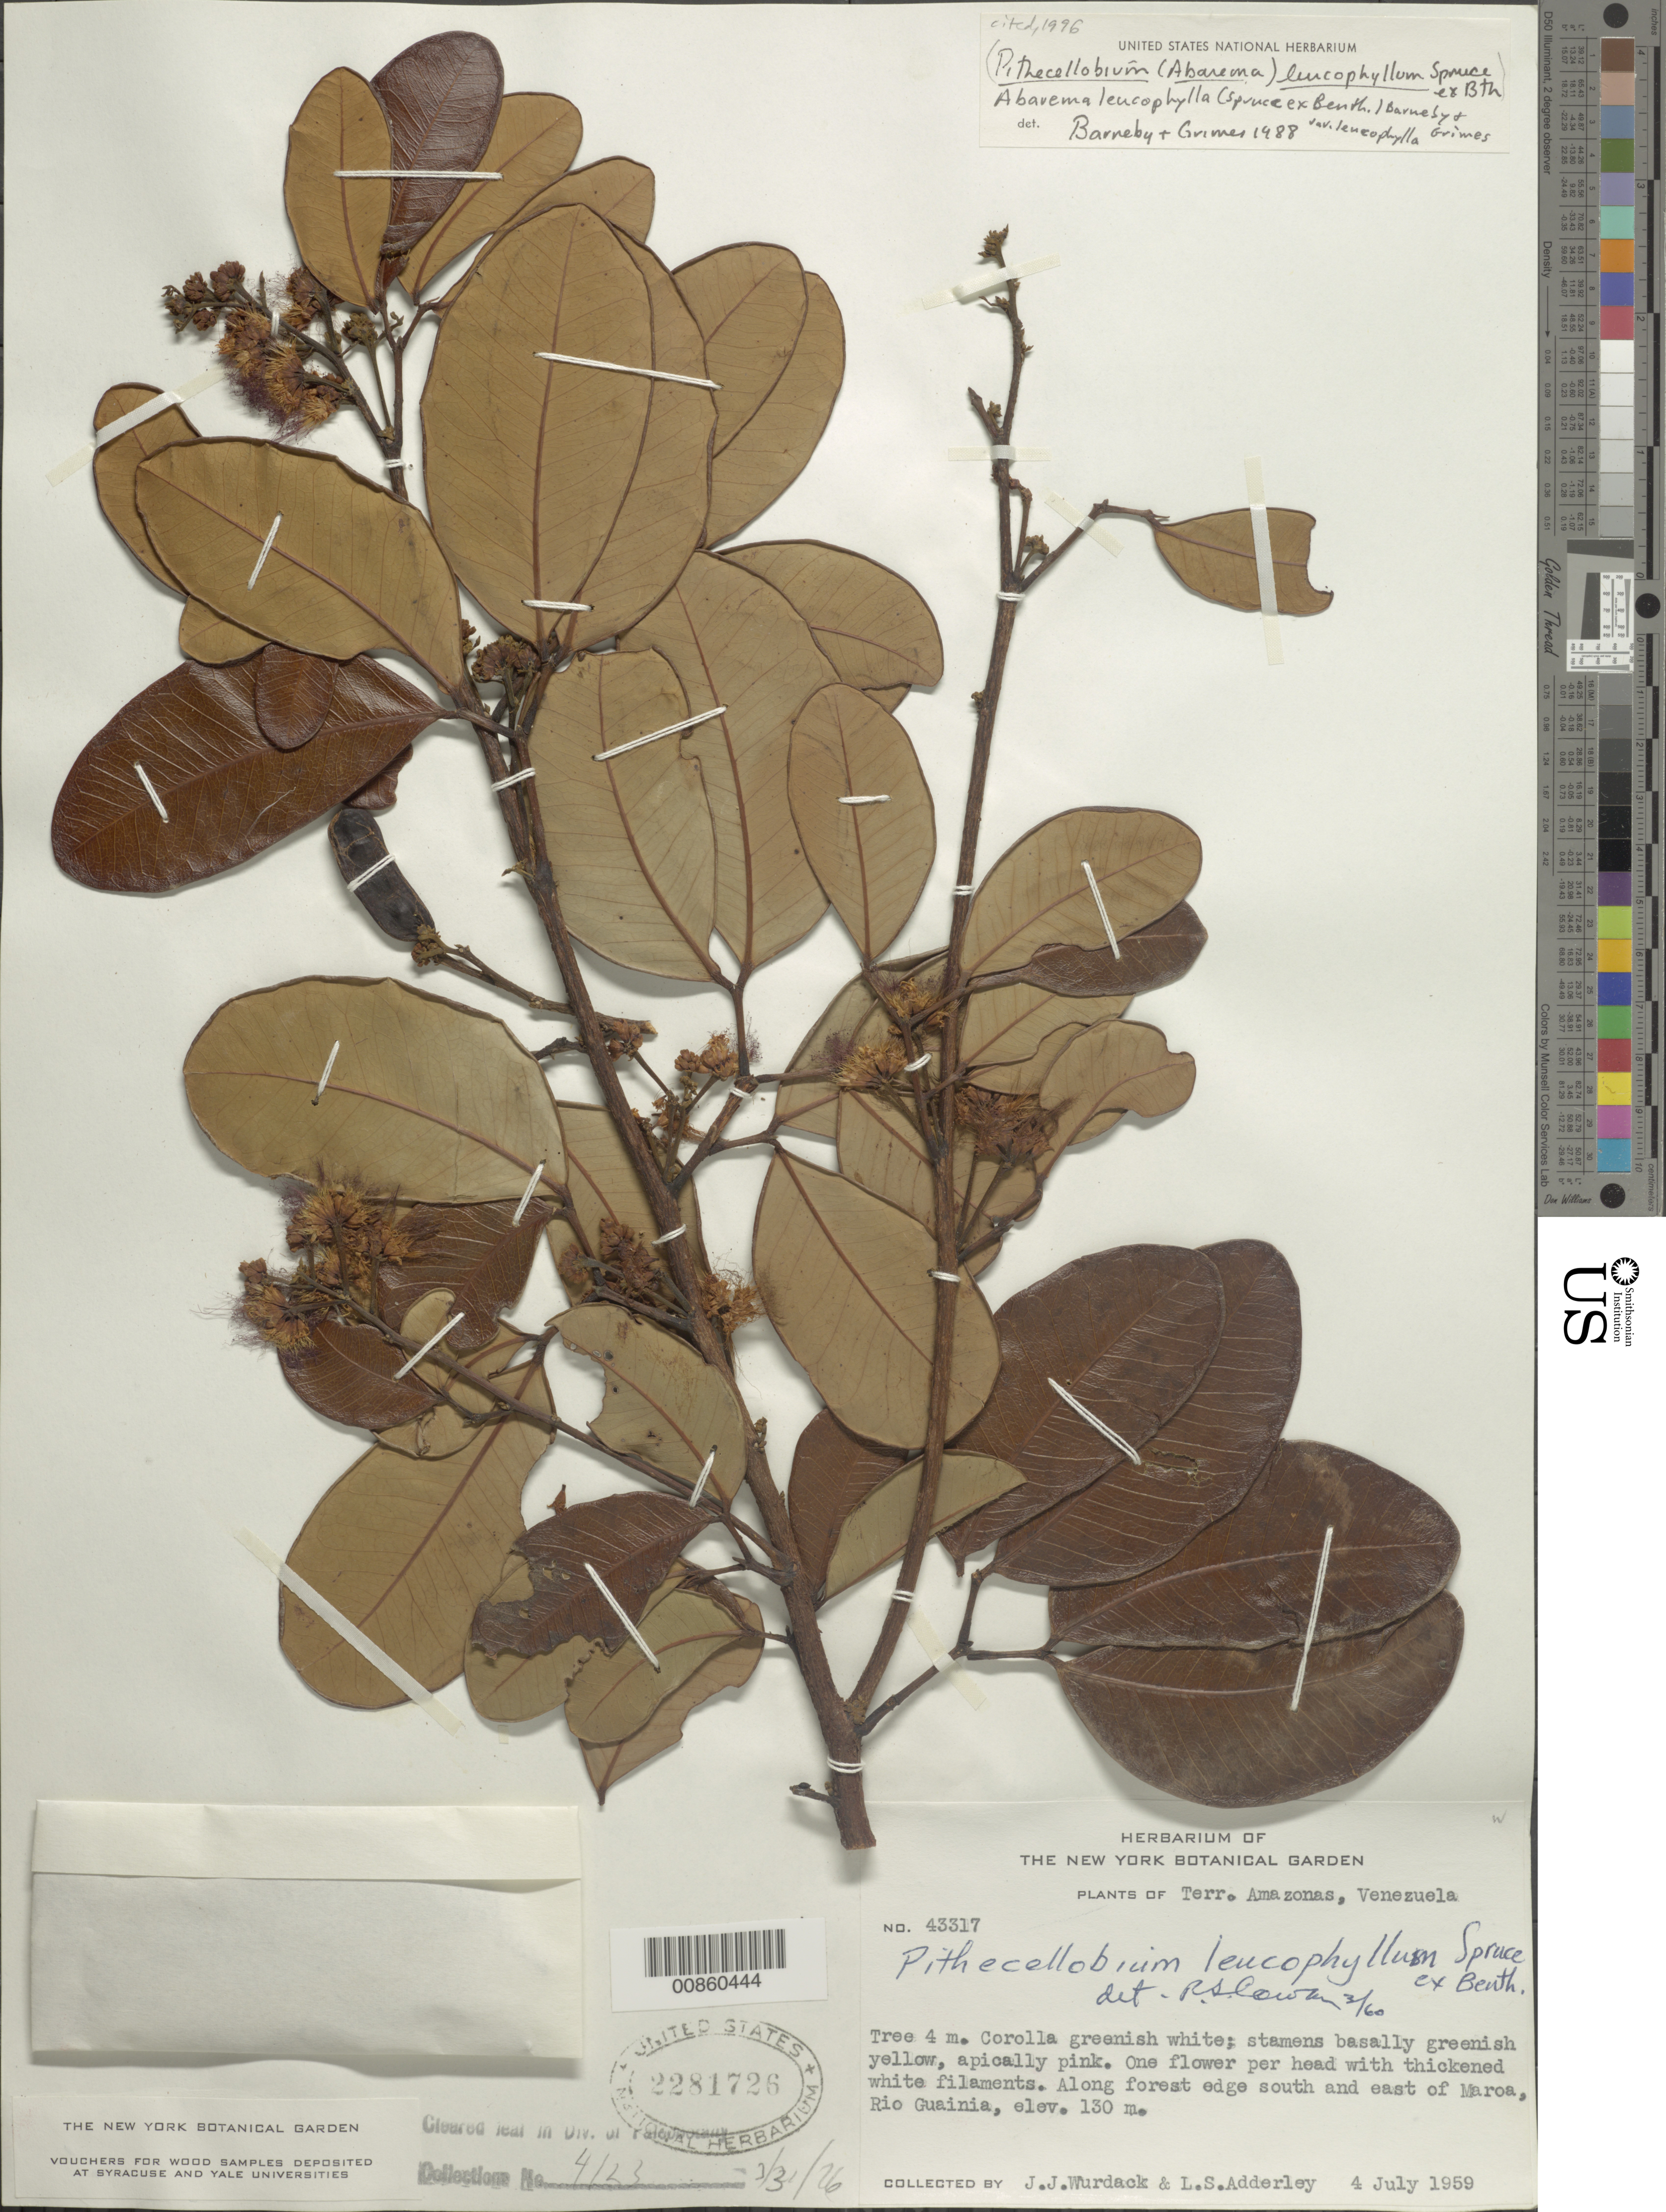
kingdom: Plantae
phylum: Tracheophyta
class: Magnoliopsida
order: Fabales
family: Fabaceae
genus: Abarema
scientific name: Abarema leucophylla var. leucophylla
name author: (Spruce ex Benth.) Barneby & J.W. Grimes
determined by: Barneby, R. C.; Grimes, J. W.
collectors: J. J. Wurdack & L. S. Adderley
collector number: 43317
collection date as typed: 4-Jul-59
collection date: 1959-07-04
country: Venezuela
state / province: Amazonas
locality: Río Guainia, south and east of Maroa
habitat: Along forest edge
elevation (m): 130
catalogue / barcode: US 2281726